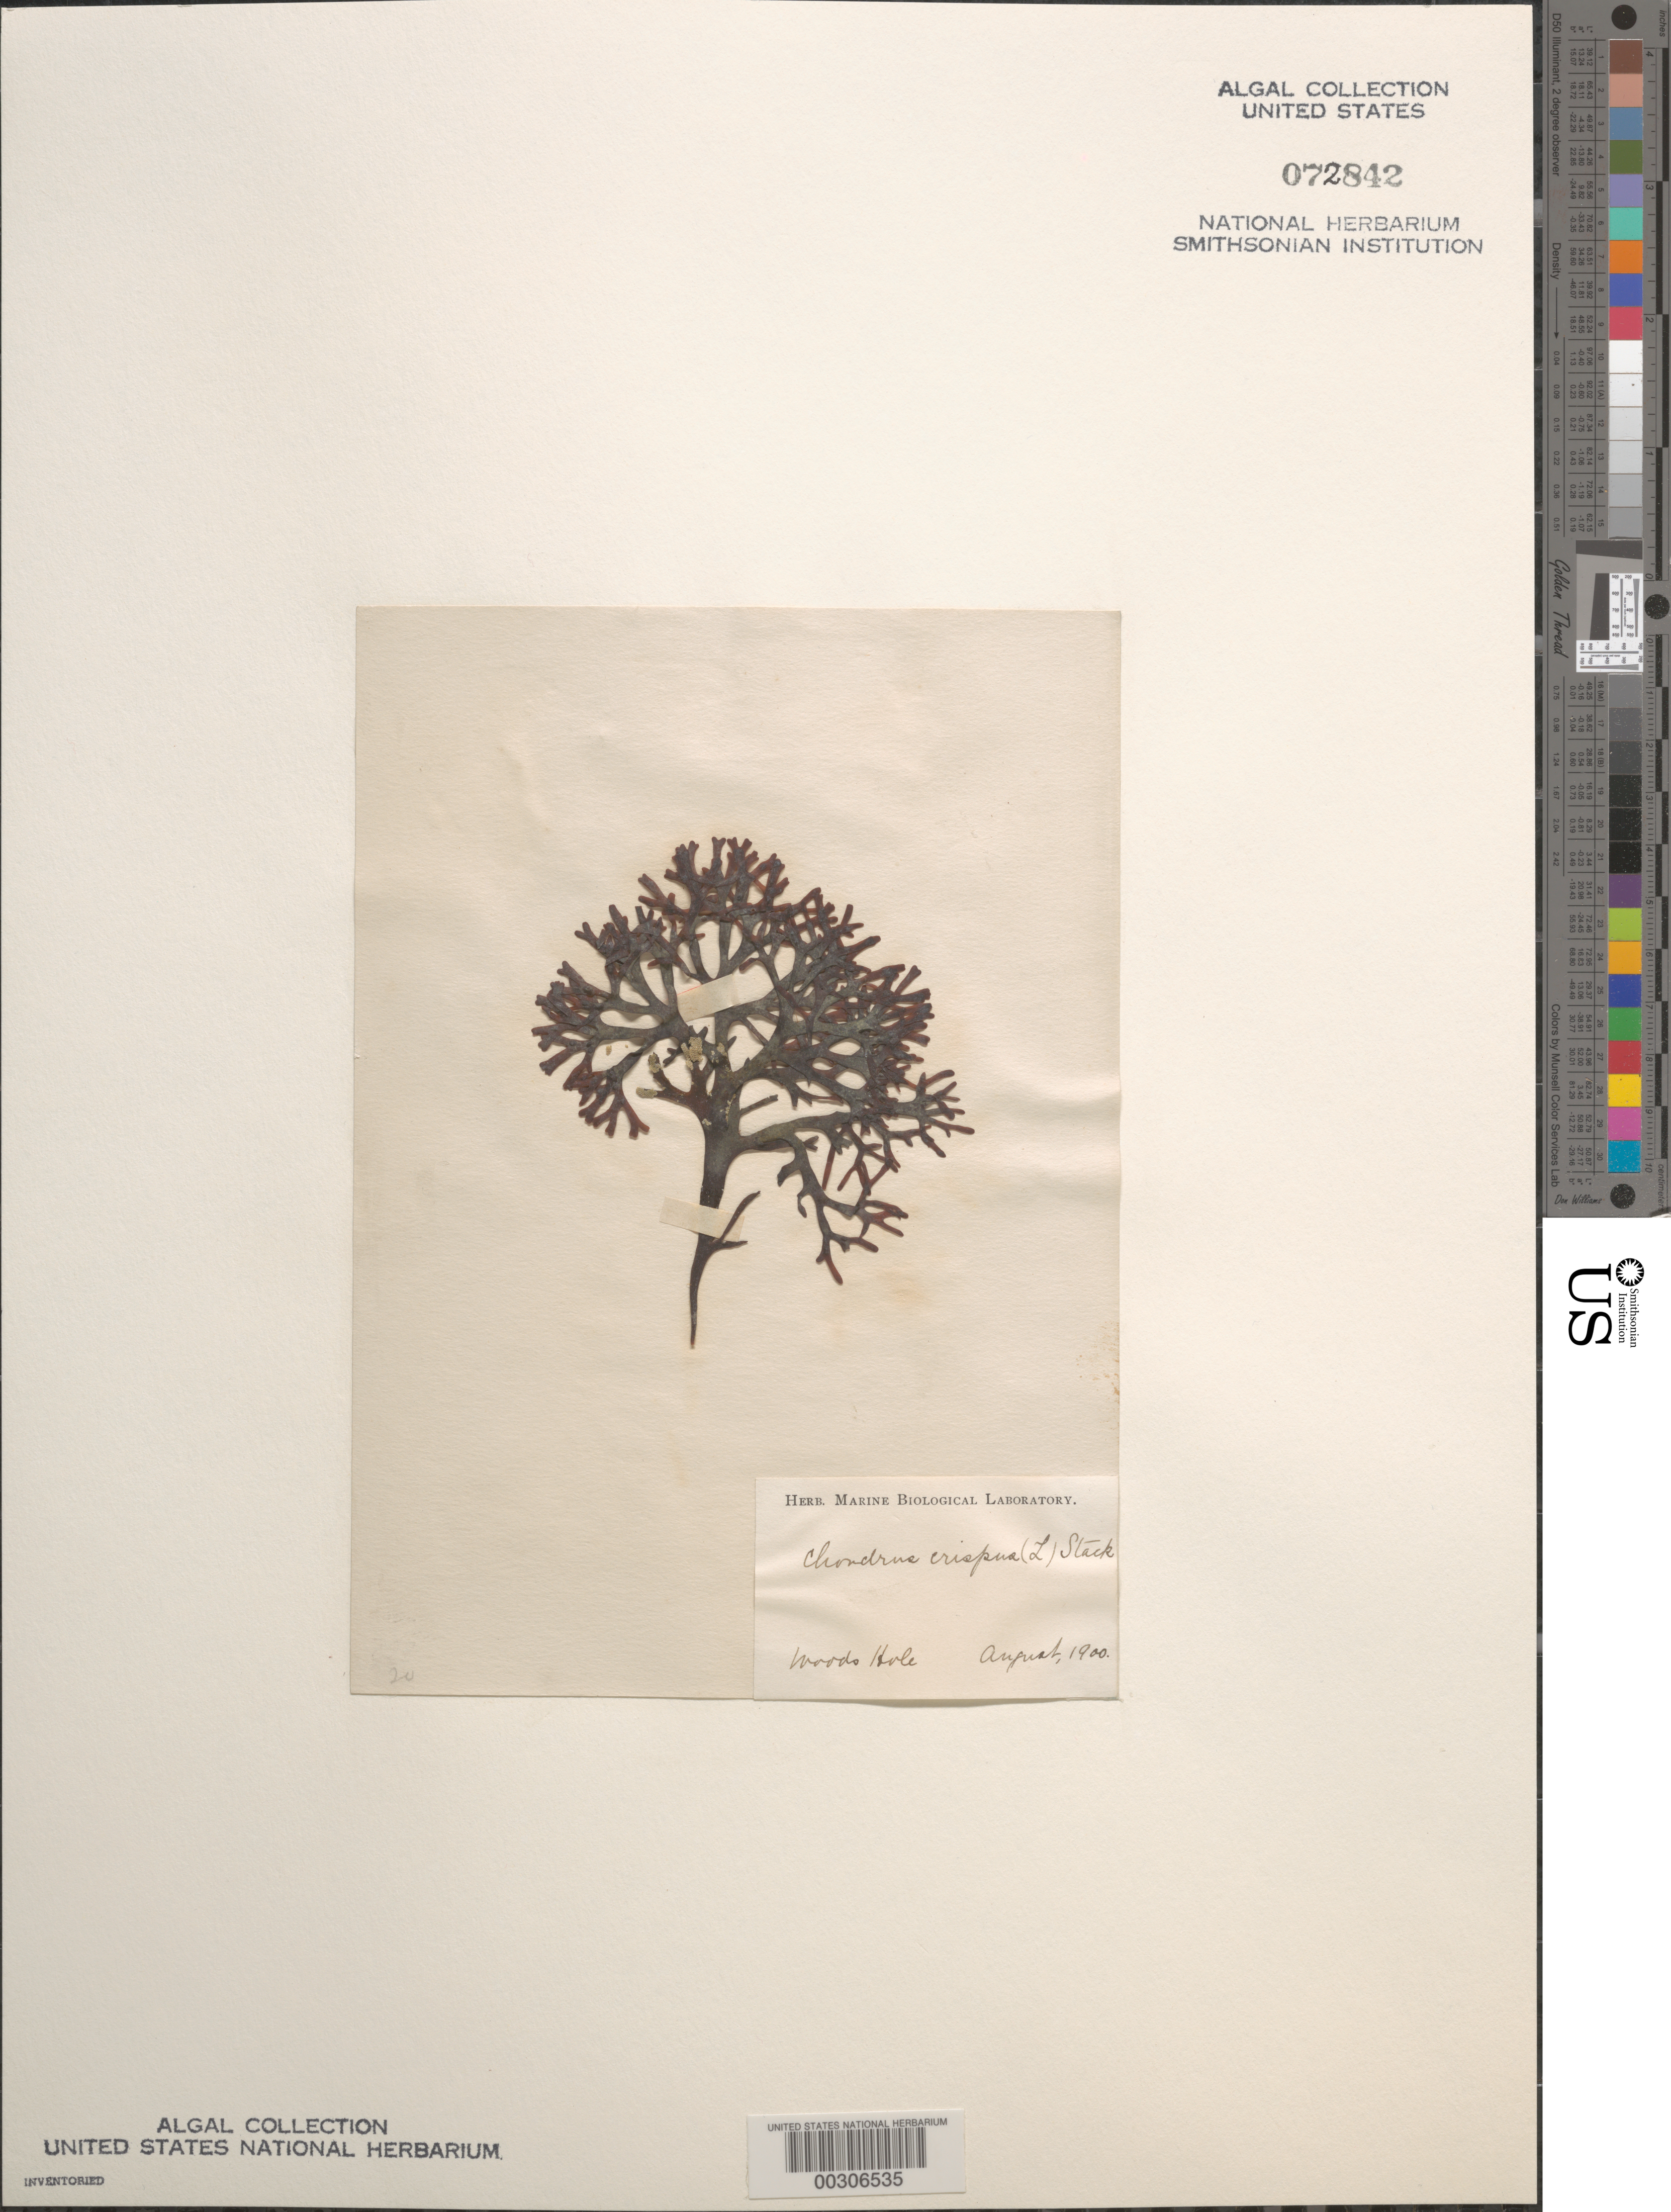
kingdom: Plantae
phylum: Rhodophyta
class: Florideophyceae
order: Gigartinales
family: Gigartinaceae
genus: Chondrus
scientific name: Chondrus crispus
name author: Stackh.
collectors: Marine Biological Lab (Herb.)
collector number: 20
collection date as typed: Aug 1900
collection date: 1900-08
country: United States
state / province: Massachusetts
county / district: Barnstable County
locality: Woods Hole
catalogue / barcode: US 72842